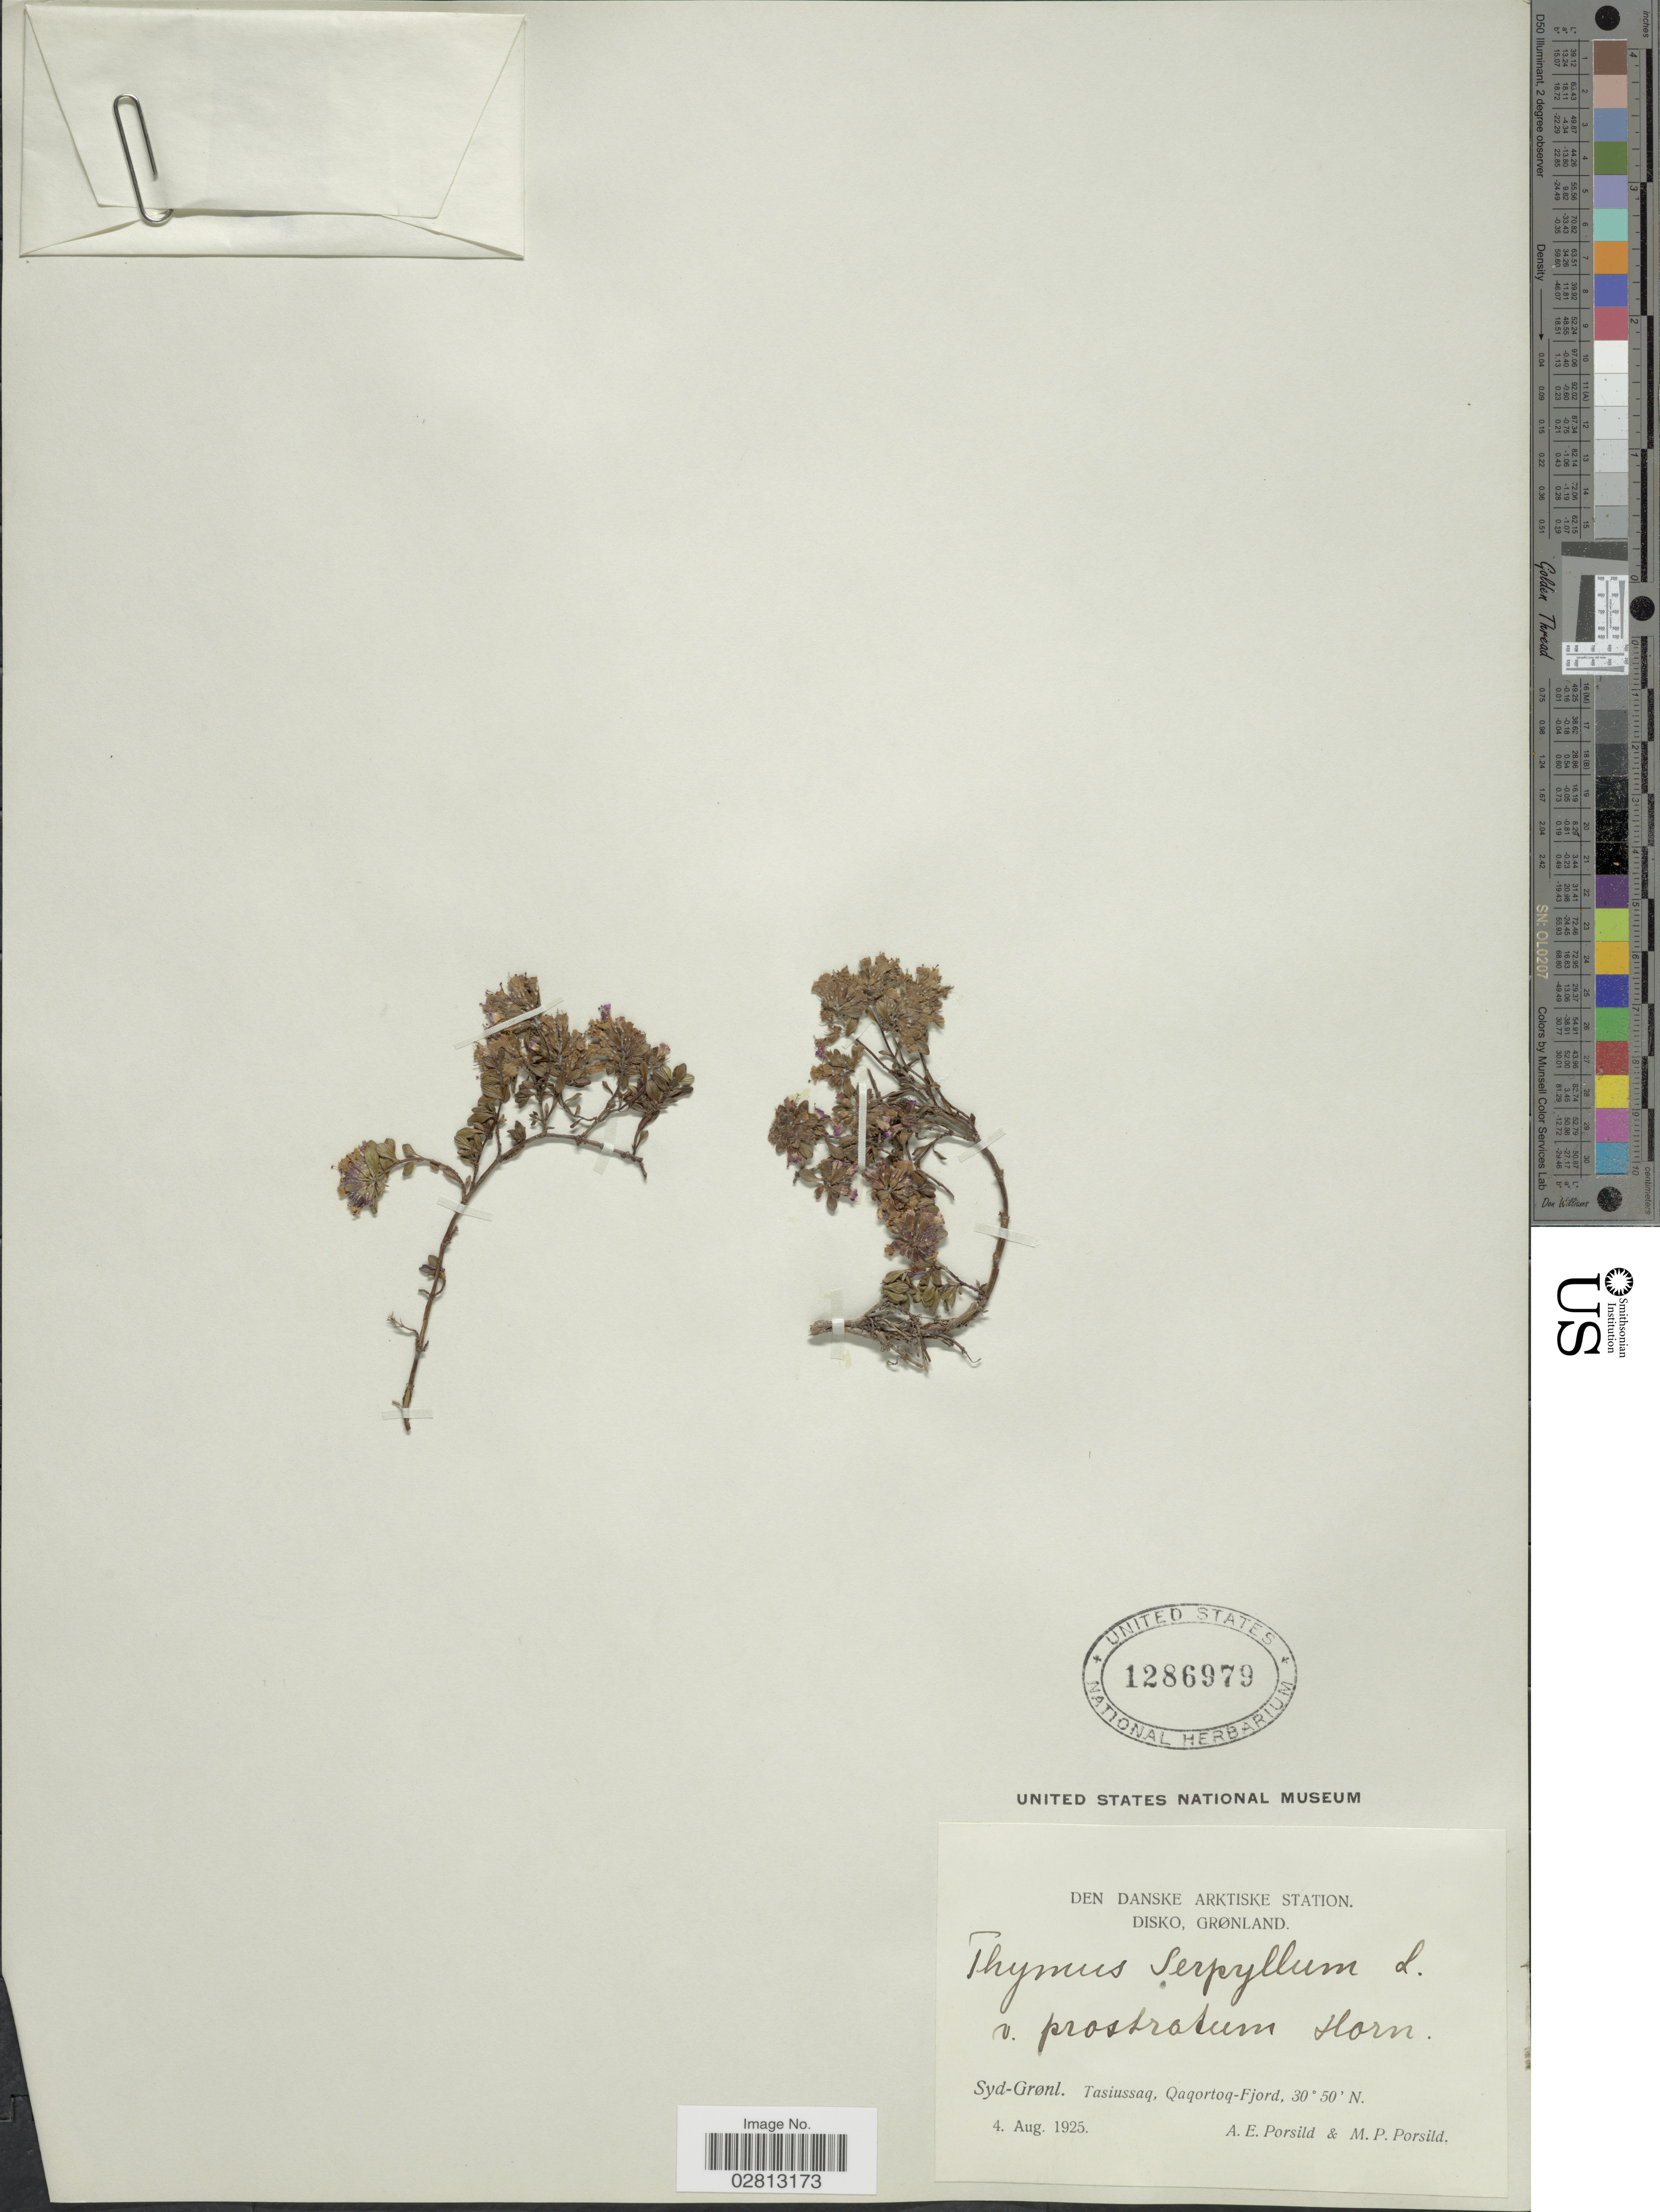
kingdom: Plantae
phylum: Tracheophyta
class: Magnoliopsida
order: Lamiales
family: Lamiaceae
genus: Thymus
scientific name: Thymus serpyllum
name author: L.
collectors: A. E. Porsild & M. P. Porsild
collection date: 1925-08-04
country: Greenland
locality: Den Danske Arktiske Station, Disko, Syd-Gronl., Tasiussag, Qaqortoq-Fjord.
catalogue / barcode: US 1286979